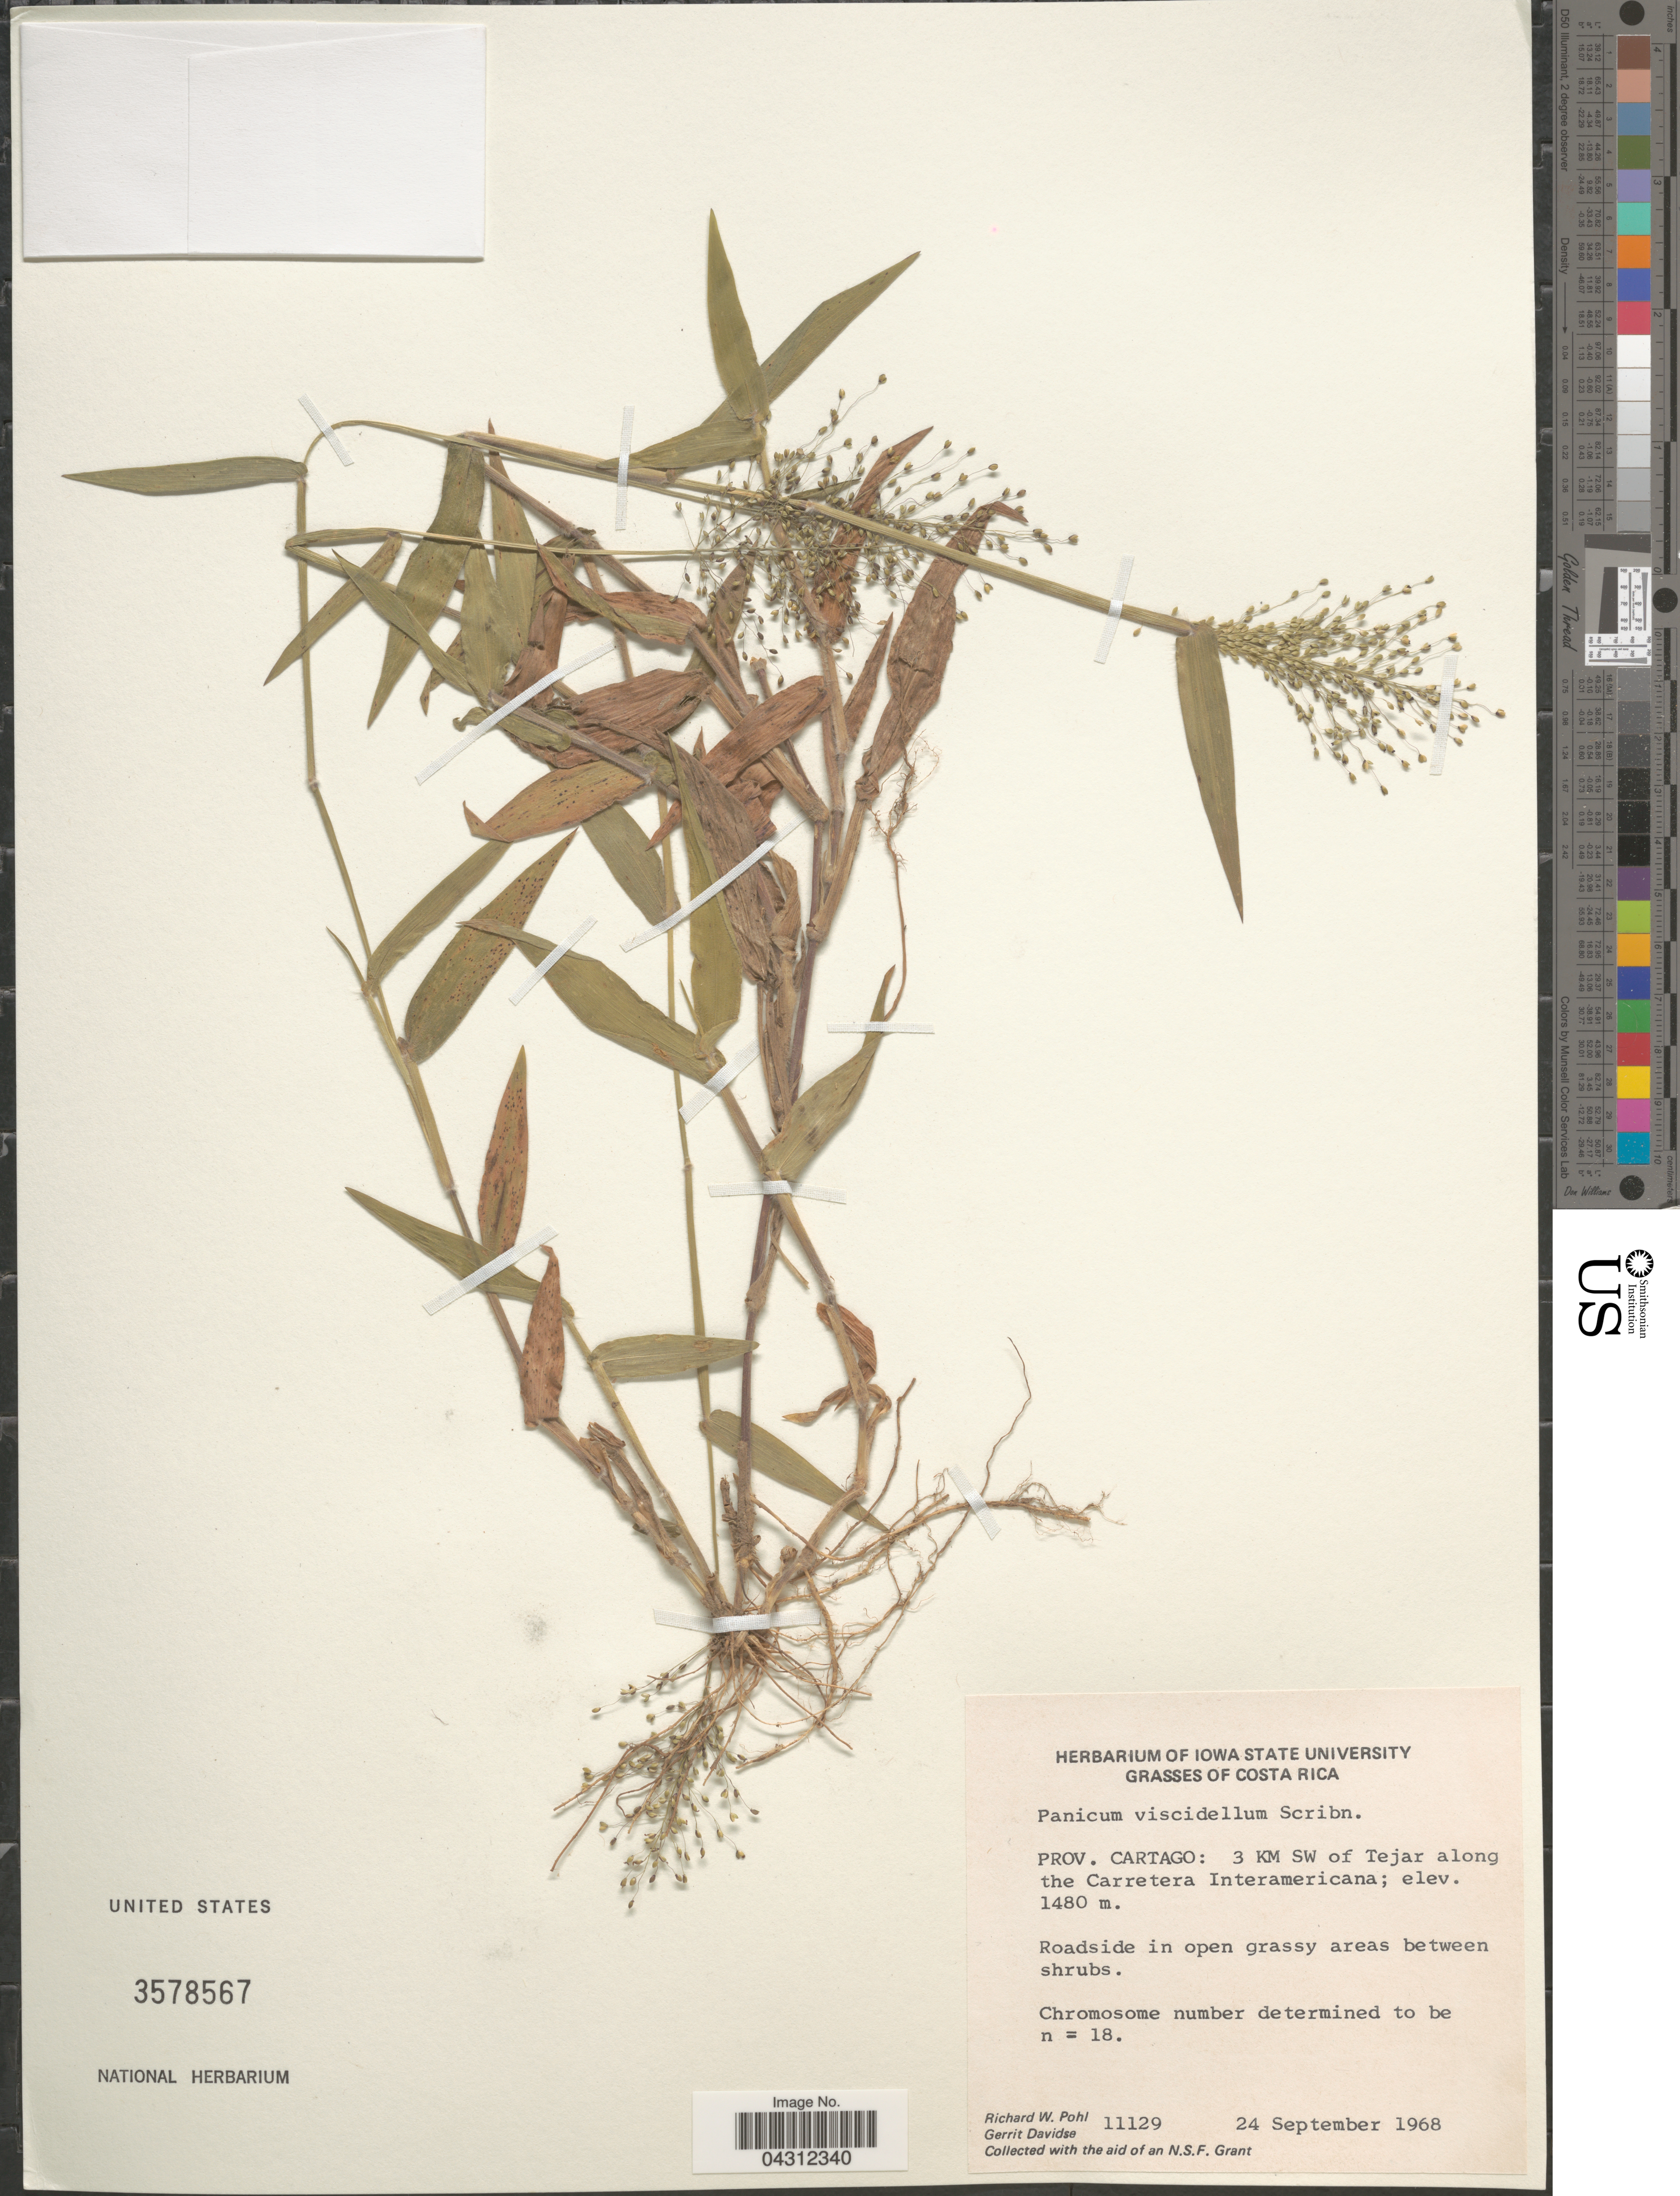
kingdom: Plantae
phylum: Tracheophyta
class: Liliopsida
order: Poales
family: Poaceae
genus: Dichanthelium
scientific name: Dichanthelium viscidellum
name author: (Scribn.) Gould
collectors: R. W. Pohl & G. Davidse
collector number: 11129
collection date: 1968-09-24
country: Costa Rica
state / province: Cartago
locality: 3 KM SW of Tejar along the Carretera Interamericana.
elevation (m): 1480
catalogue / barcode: US 3578567